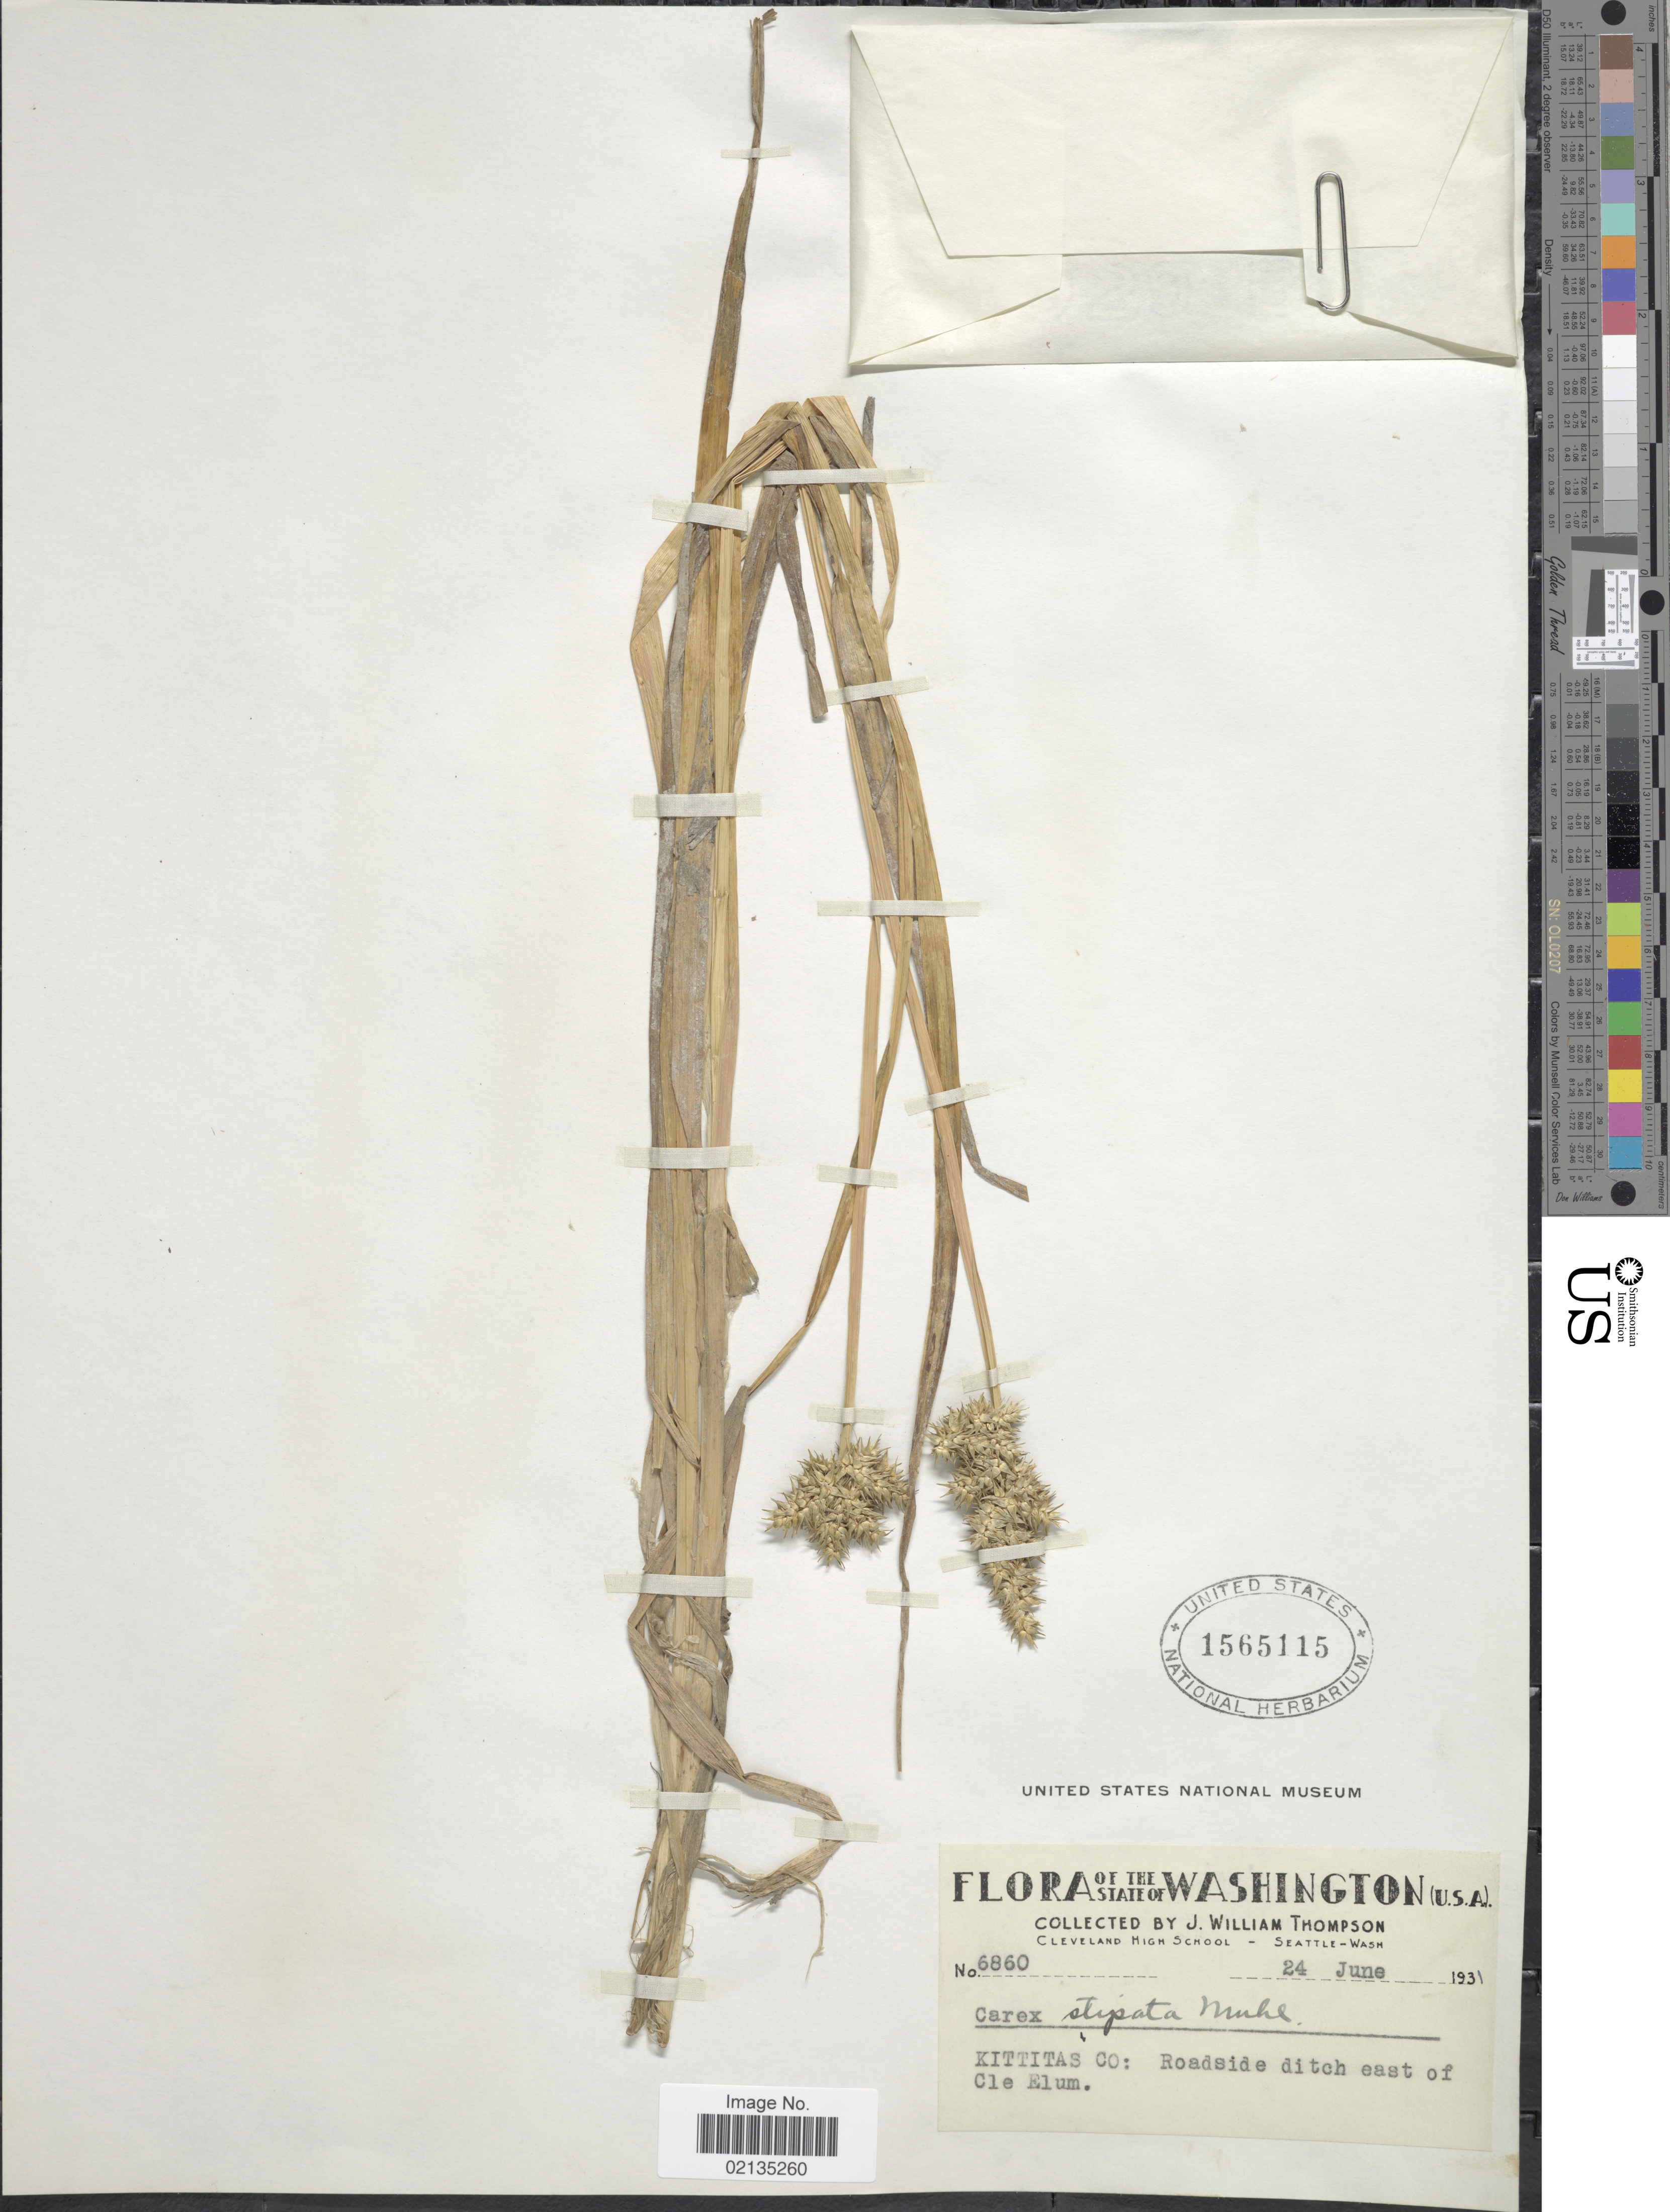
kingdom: Plantae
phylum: Tracheophyta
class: Liliopsida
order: Poales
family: Cyperaceae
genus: Carex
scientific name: Carex stipata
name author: Muhl. ex Willd.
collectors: J. W. Thompson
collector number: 6860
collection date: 1931-06-24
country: United States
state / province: Washington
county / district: Kittitas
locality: Kittitas Co: Roadside east of Cle Elum.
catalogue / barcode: US 1565115